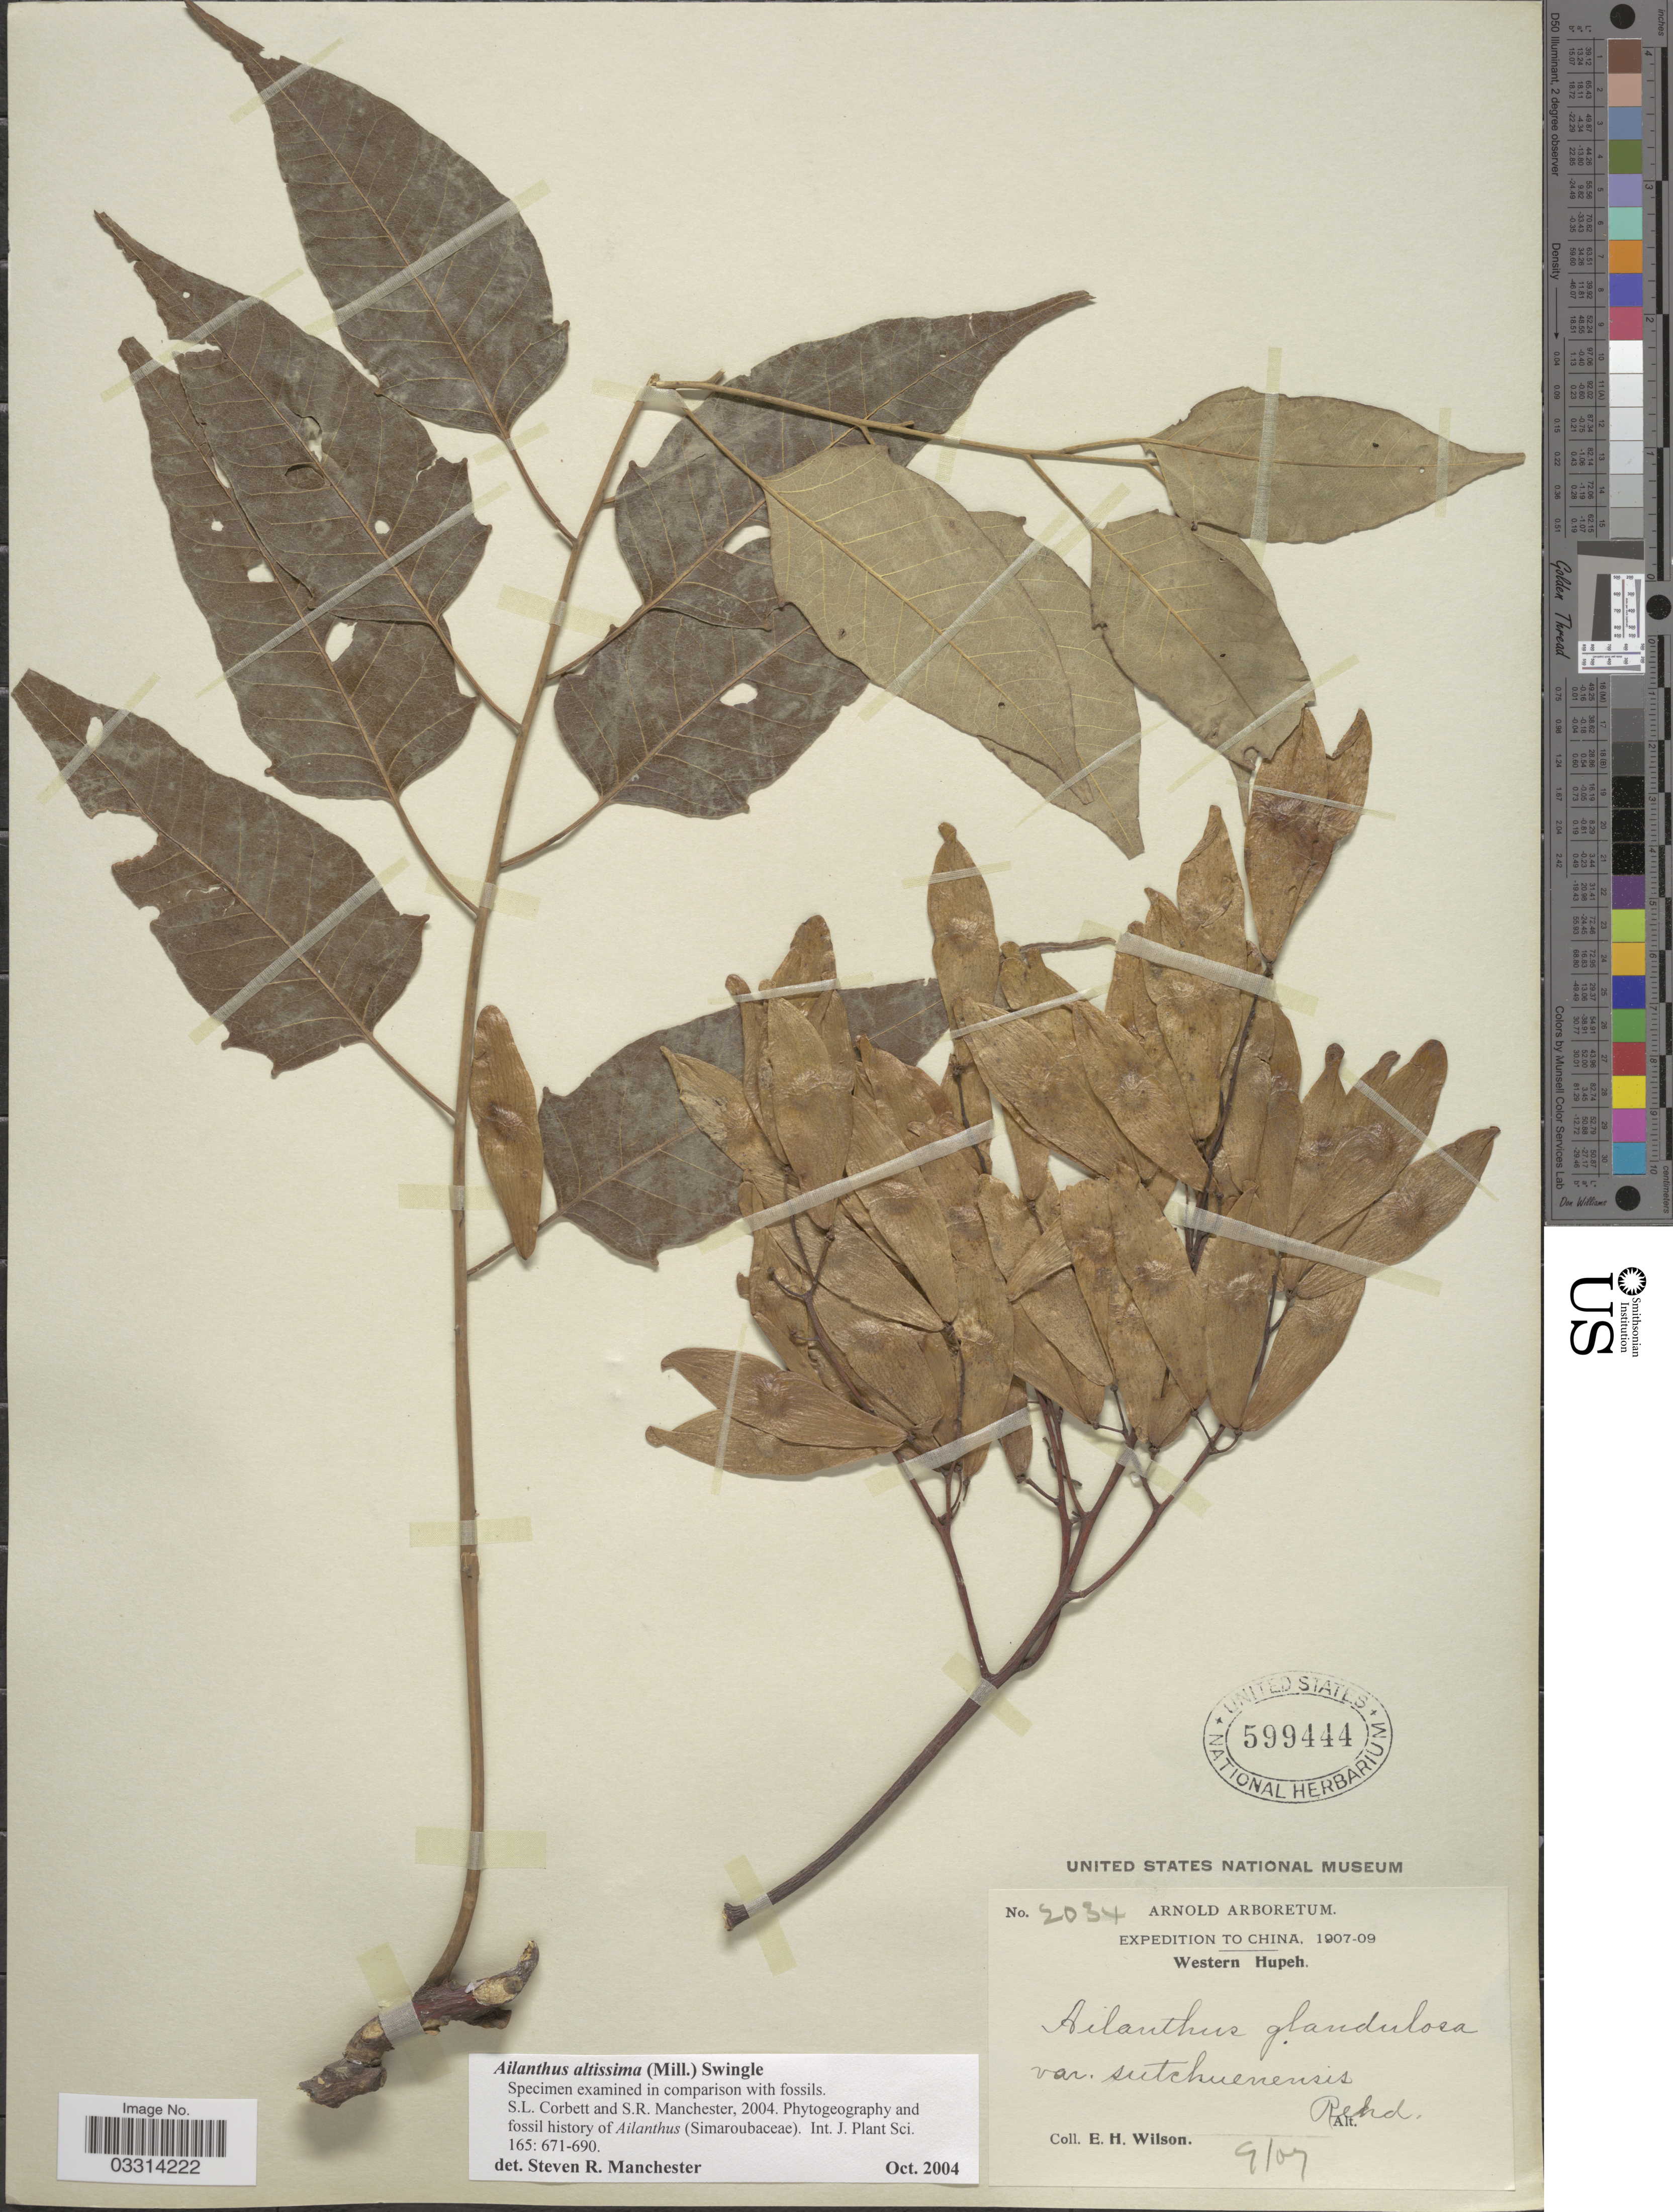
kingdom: Plantae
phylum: Tracheophyta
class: Magnoliopsida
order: Sapindales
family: Simaroubaceae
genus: Ailanthus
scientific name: Ailanthus altissima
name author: (Mill.) Swingle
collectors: E. Wilson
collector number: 2034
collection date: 1907-09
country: China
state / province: Hubei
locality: Western Hupeh.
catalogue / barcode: US 599444